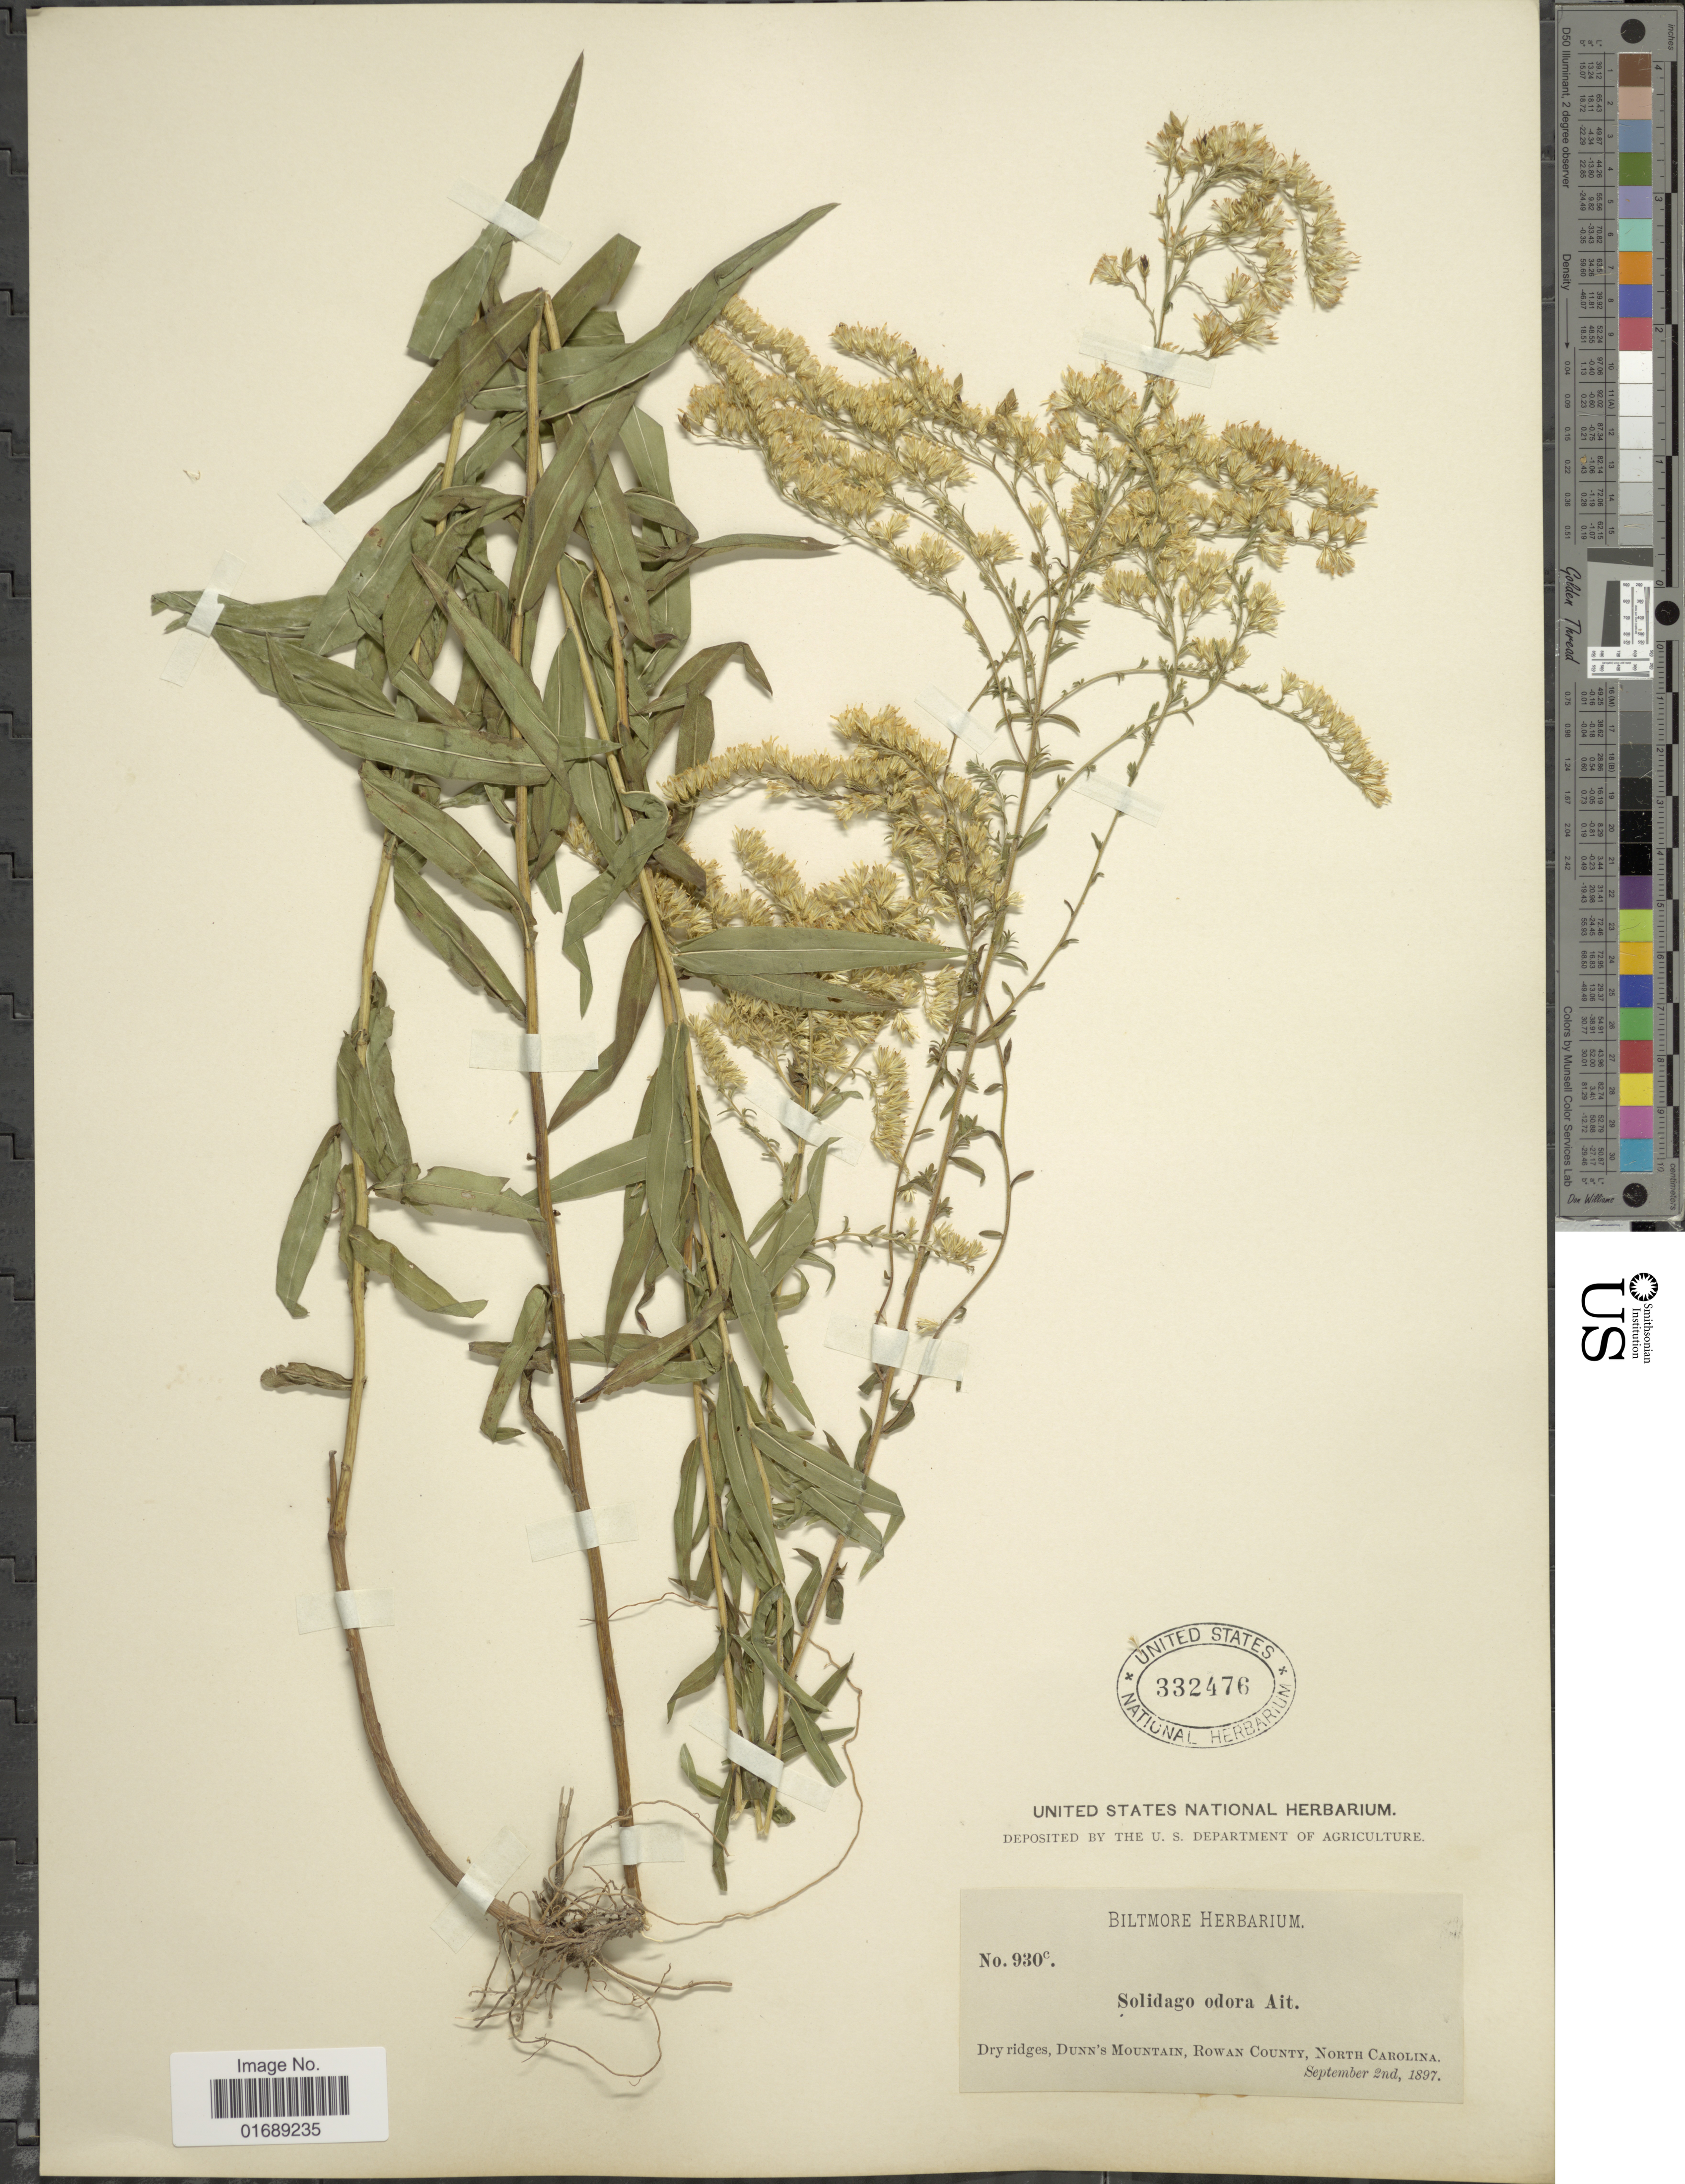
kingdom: Plantae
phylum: Tracheophyta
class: Magnoliopsida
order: Asterales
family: Asteraceae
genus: Solidago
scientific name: Solidago odora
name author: Aiton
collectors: ex herb. Biltmore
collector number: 930c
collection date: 1897-09-02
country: United States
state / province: North Carolina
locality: Dunn's Mountain, Rowan County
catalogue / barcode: US 332476